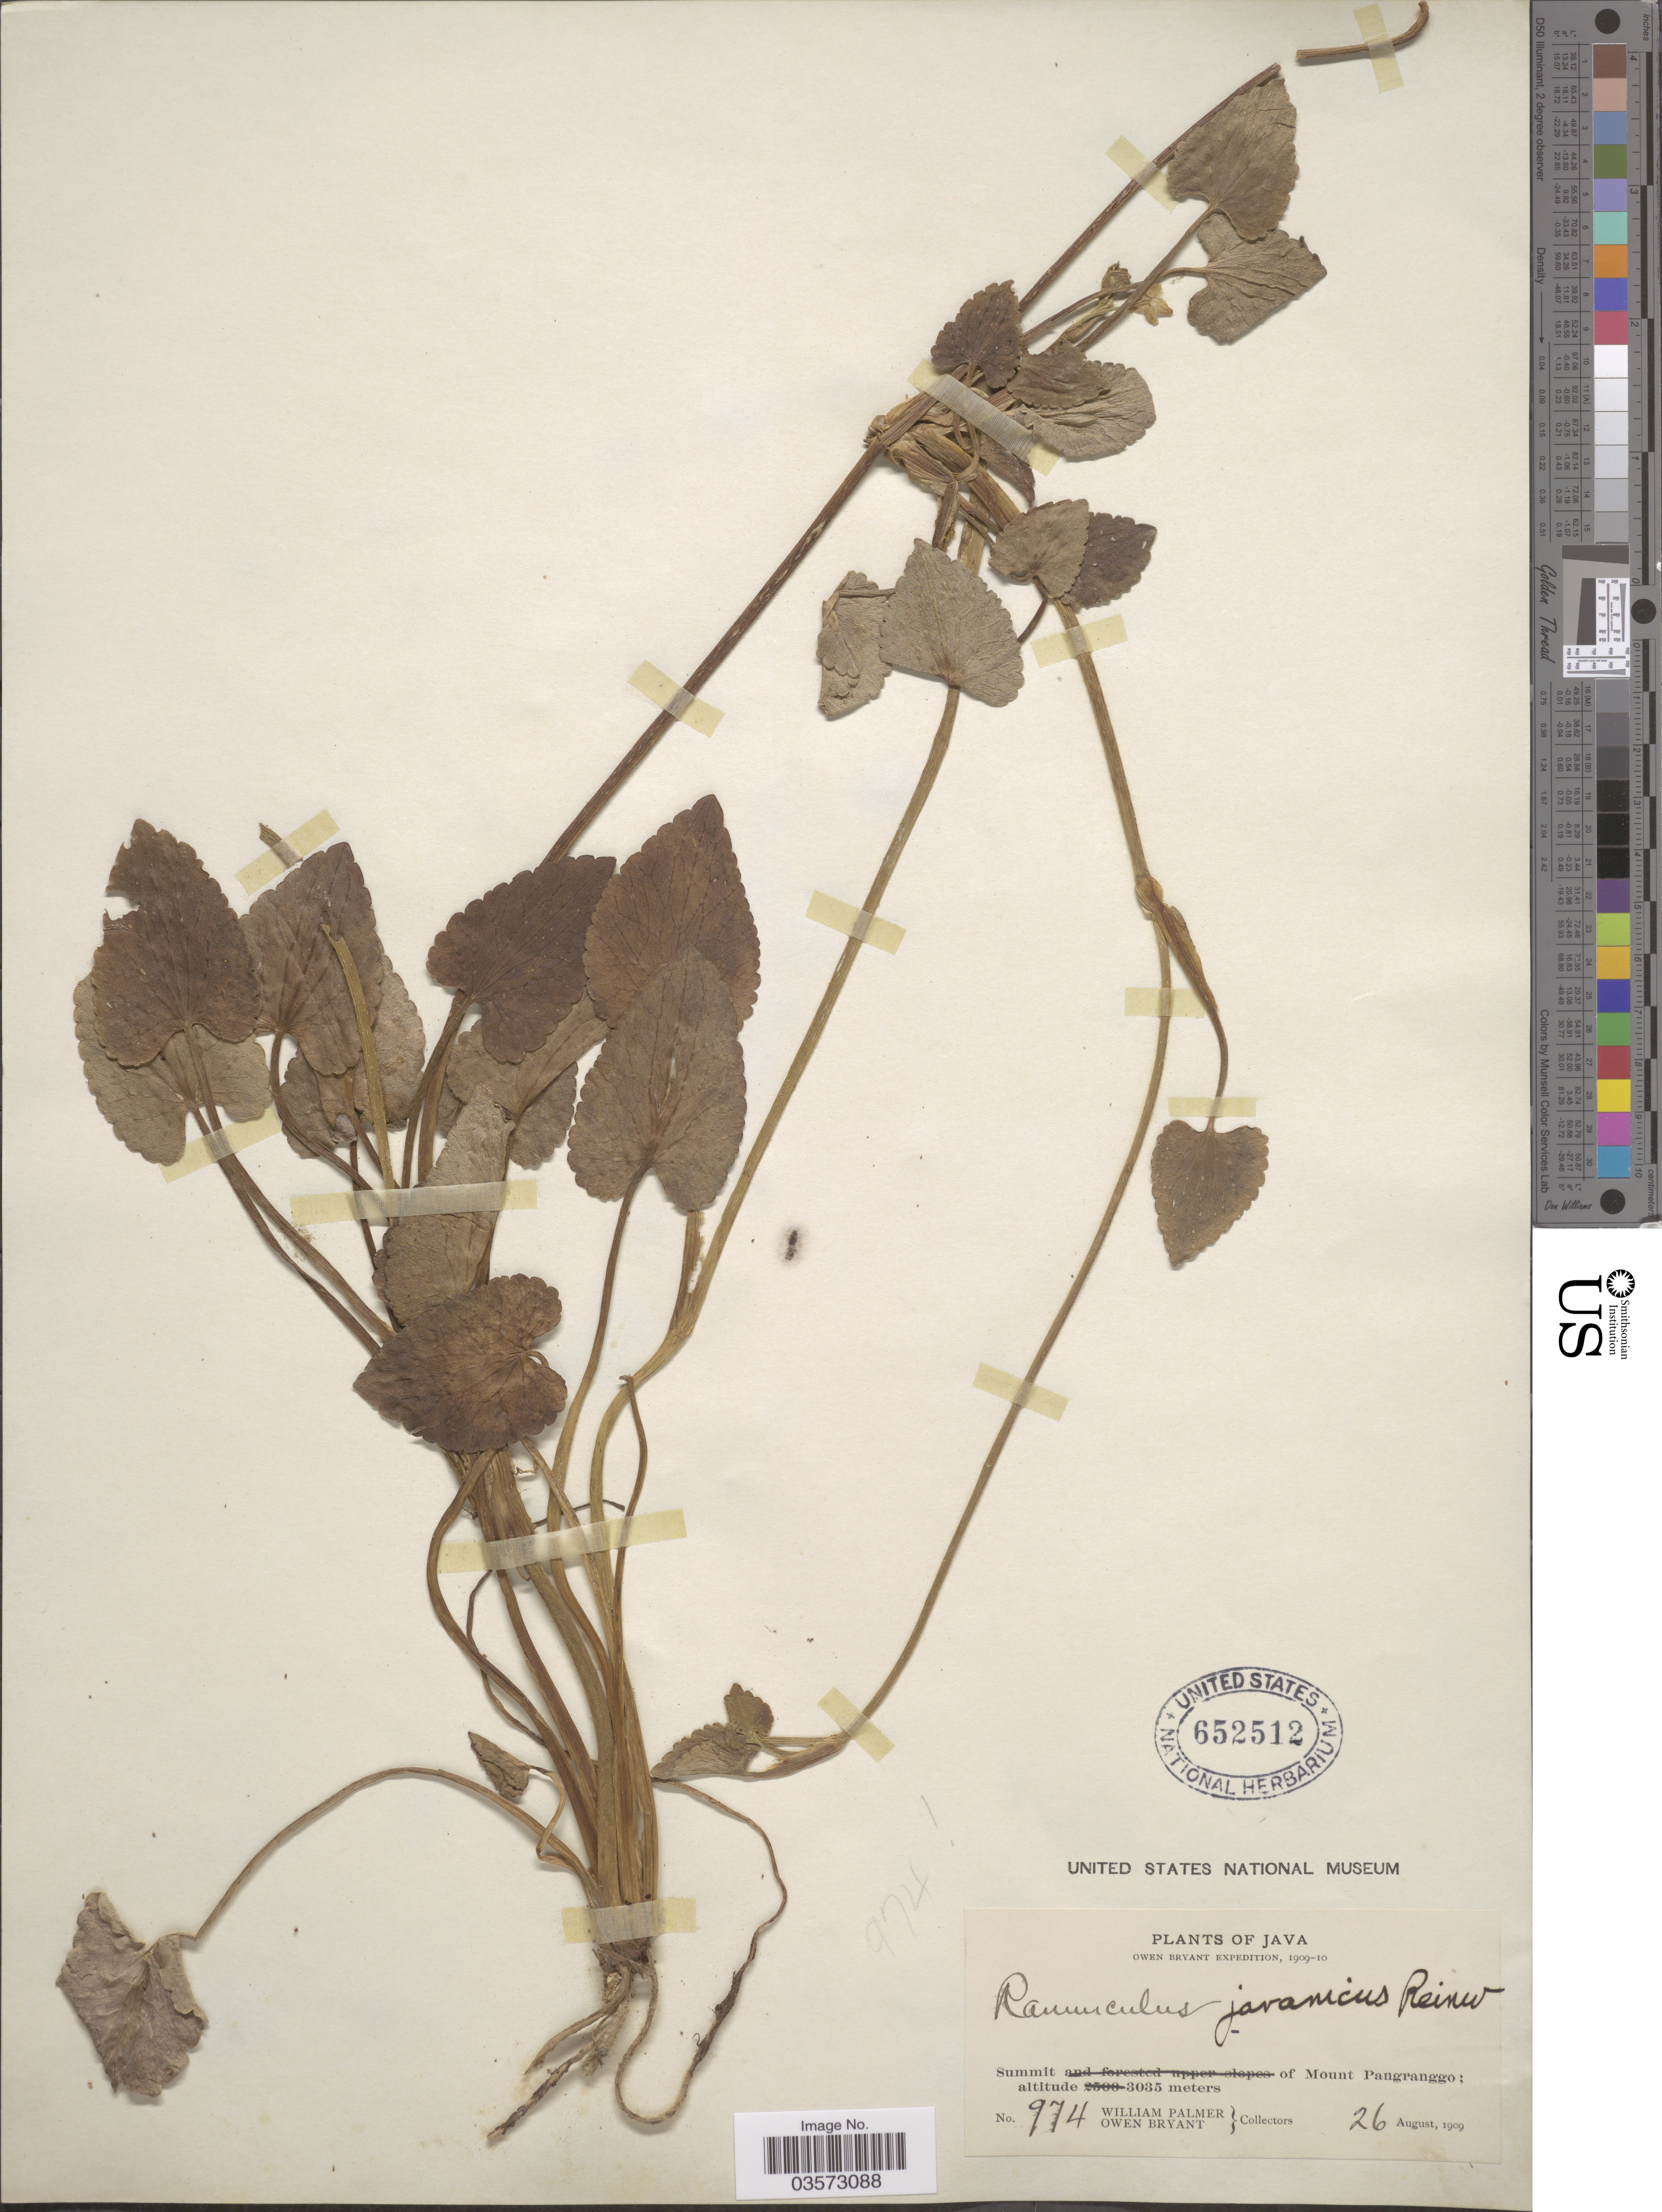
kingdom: Plantae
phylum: Tracheophyta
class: Magnoliopsida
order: Ranunculales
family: Ranunculaceae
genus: Ranunculus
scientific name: Ranunculus javanicus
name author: Blume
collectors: W. Palmer & O. Bryant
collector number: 974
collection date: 1909-08-26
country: Indonesia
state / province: Java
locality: Summit of Mount Pangranggo.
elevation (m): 3035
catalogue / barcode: US 652512